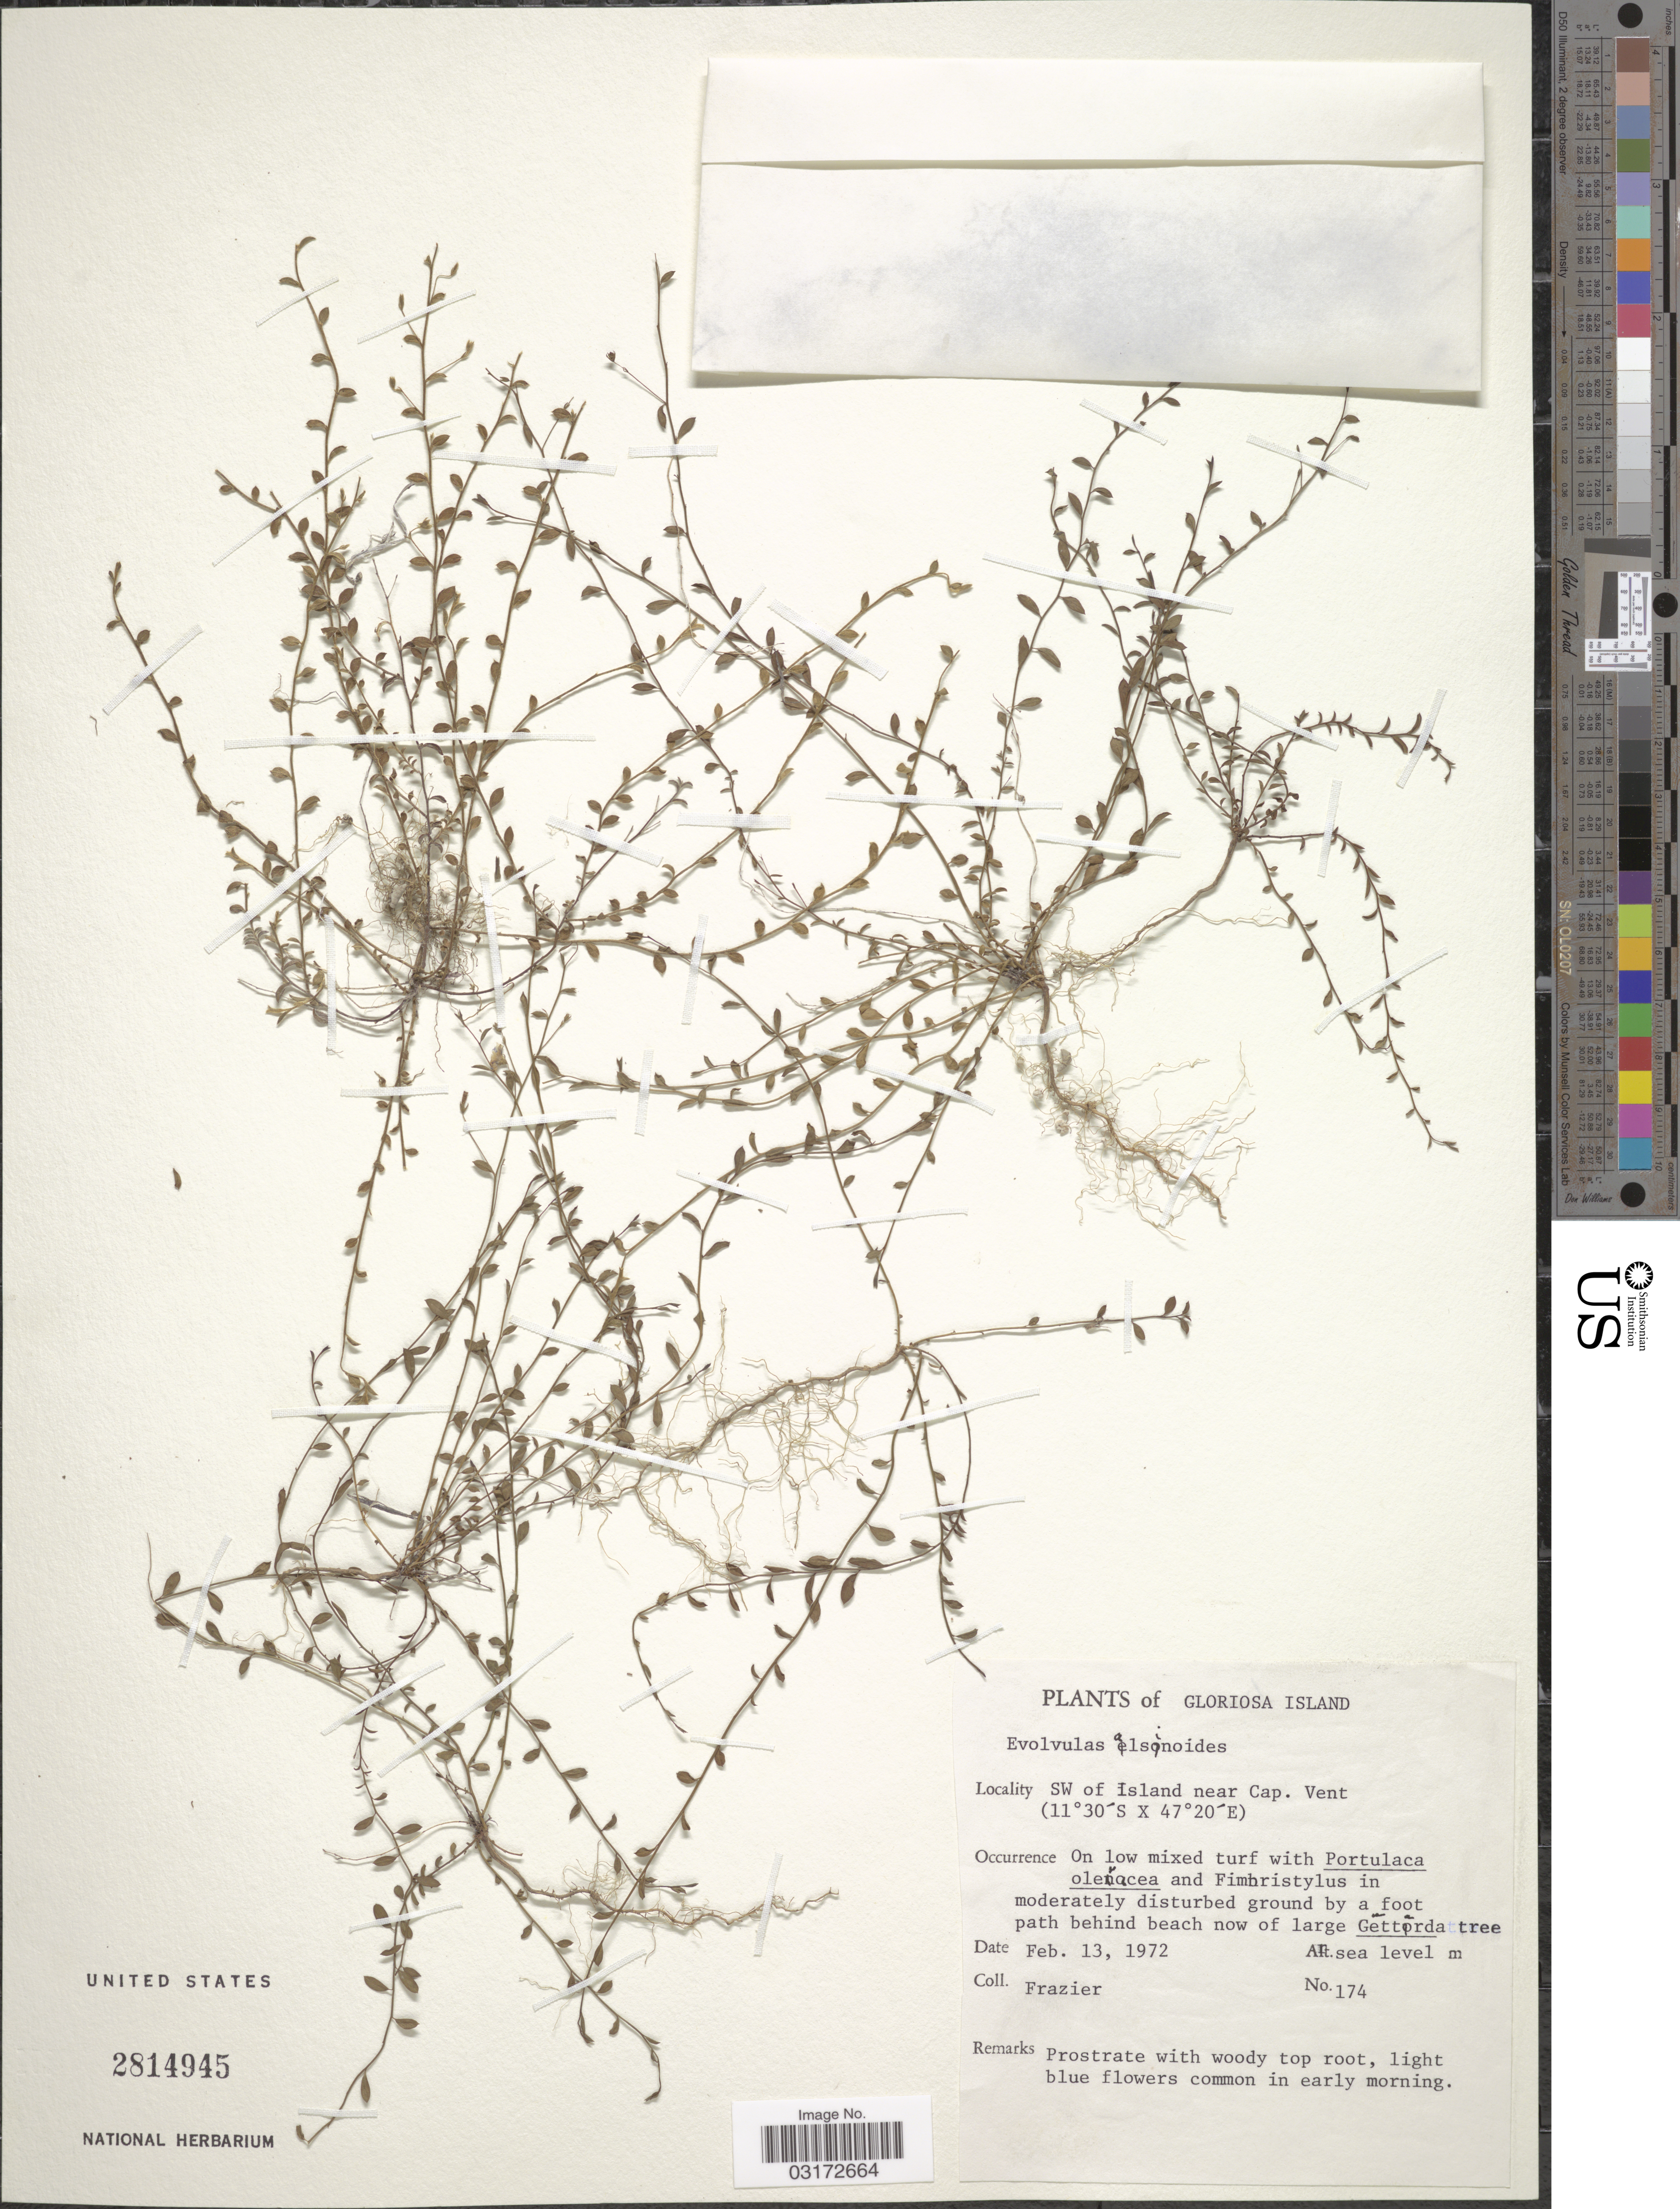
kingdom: Plantae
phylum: Tracheophyta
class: Magnoliopsida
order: Solanales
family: Convolvulaceae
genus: Evolvulus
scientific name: Evolvulus alsinoides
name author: (L.) L.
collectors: Frazier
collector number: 174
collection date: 1972-02-13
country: French Southern Territories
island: Île Glorieuse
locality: Gloriosa Island. SW of Island near Cap. Vent.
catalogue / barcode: US 2814945